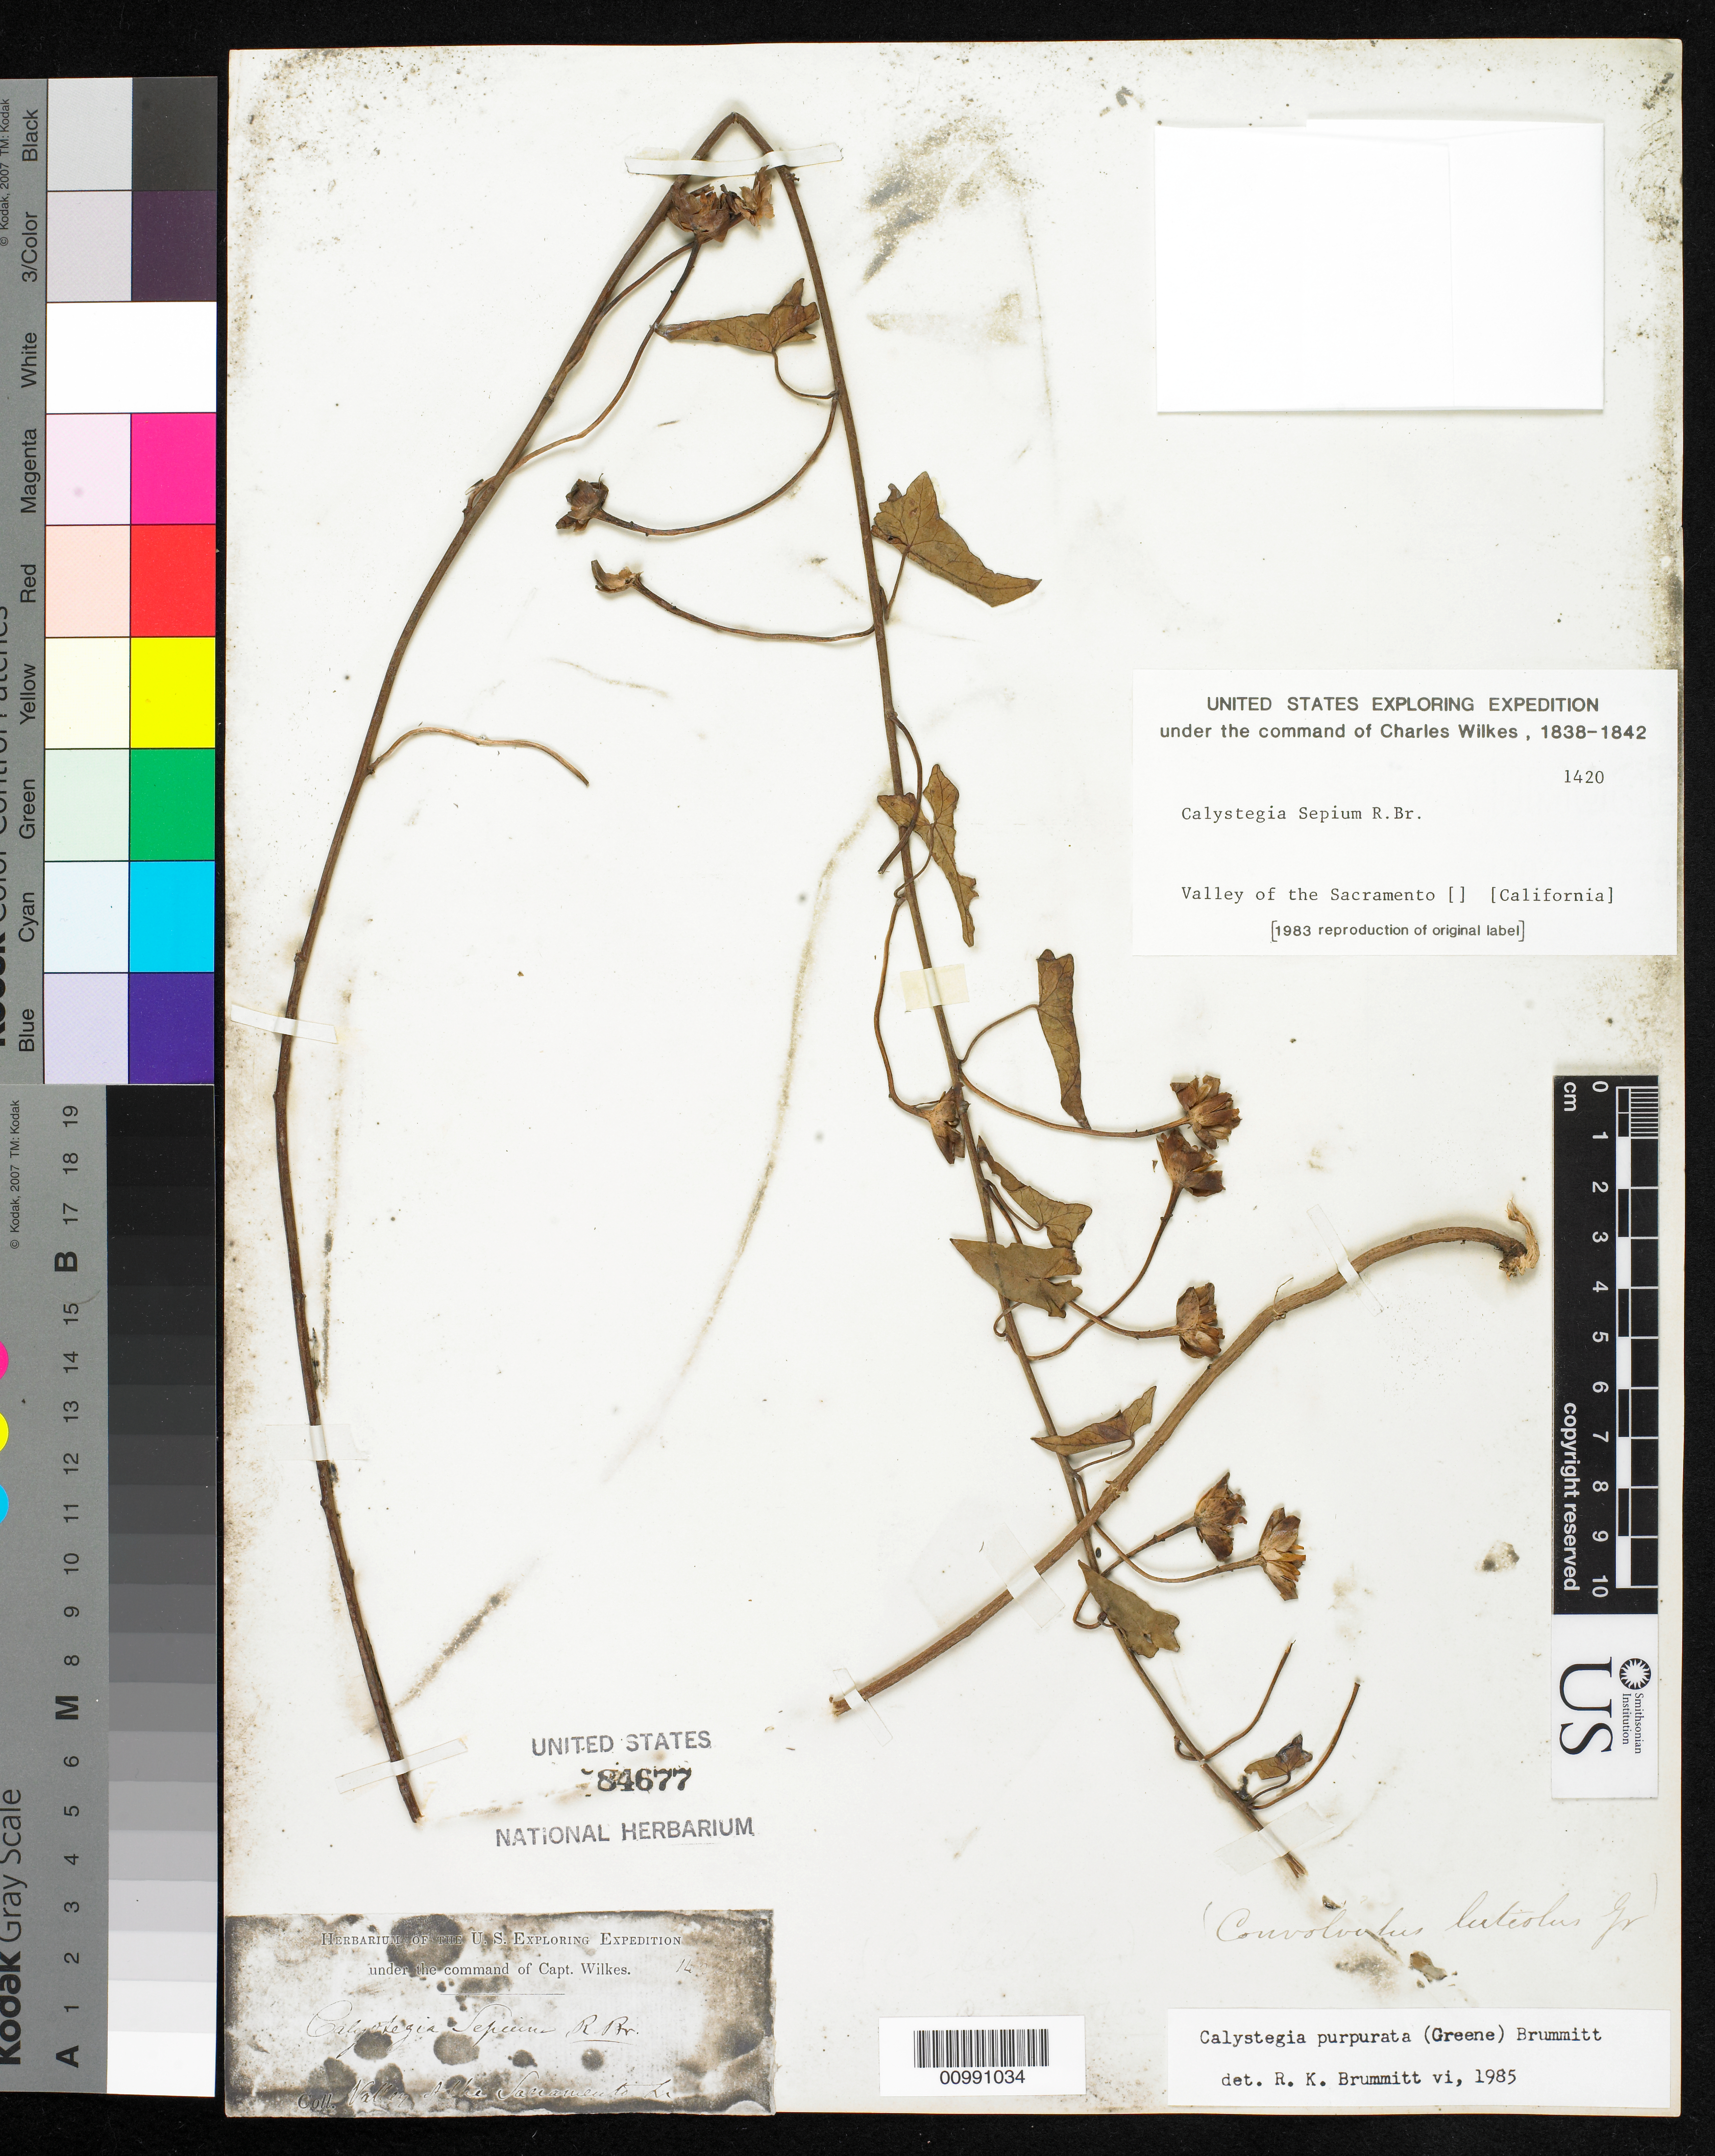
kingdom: Plantae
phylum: Tracheophyta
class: Magnoliopsida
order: Solanales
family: Convolvulaceae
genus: Calystegia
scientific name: Calystegia purpurata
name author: (Greene) Brummitt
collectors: Wilkes Explor. Exped.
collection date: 1838/1842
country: United States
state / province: California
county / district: Sacramento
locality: Sacramento Valley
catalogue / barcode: US 84677